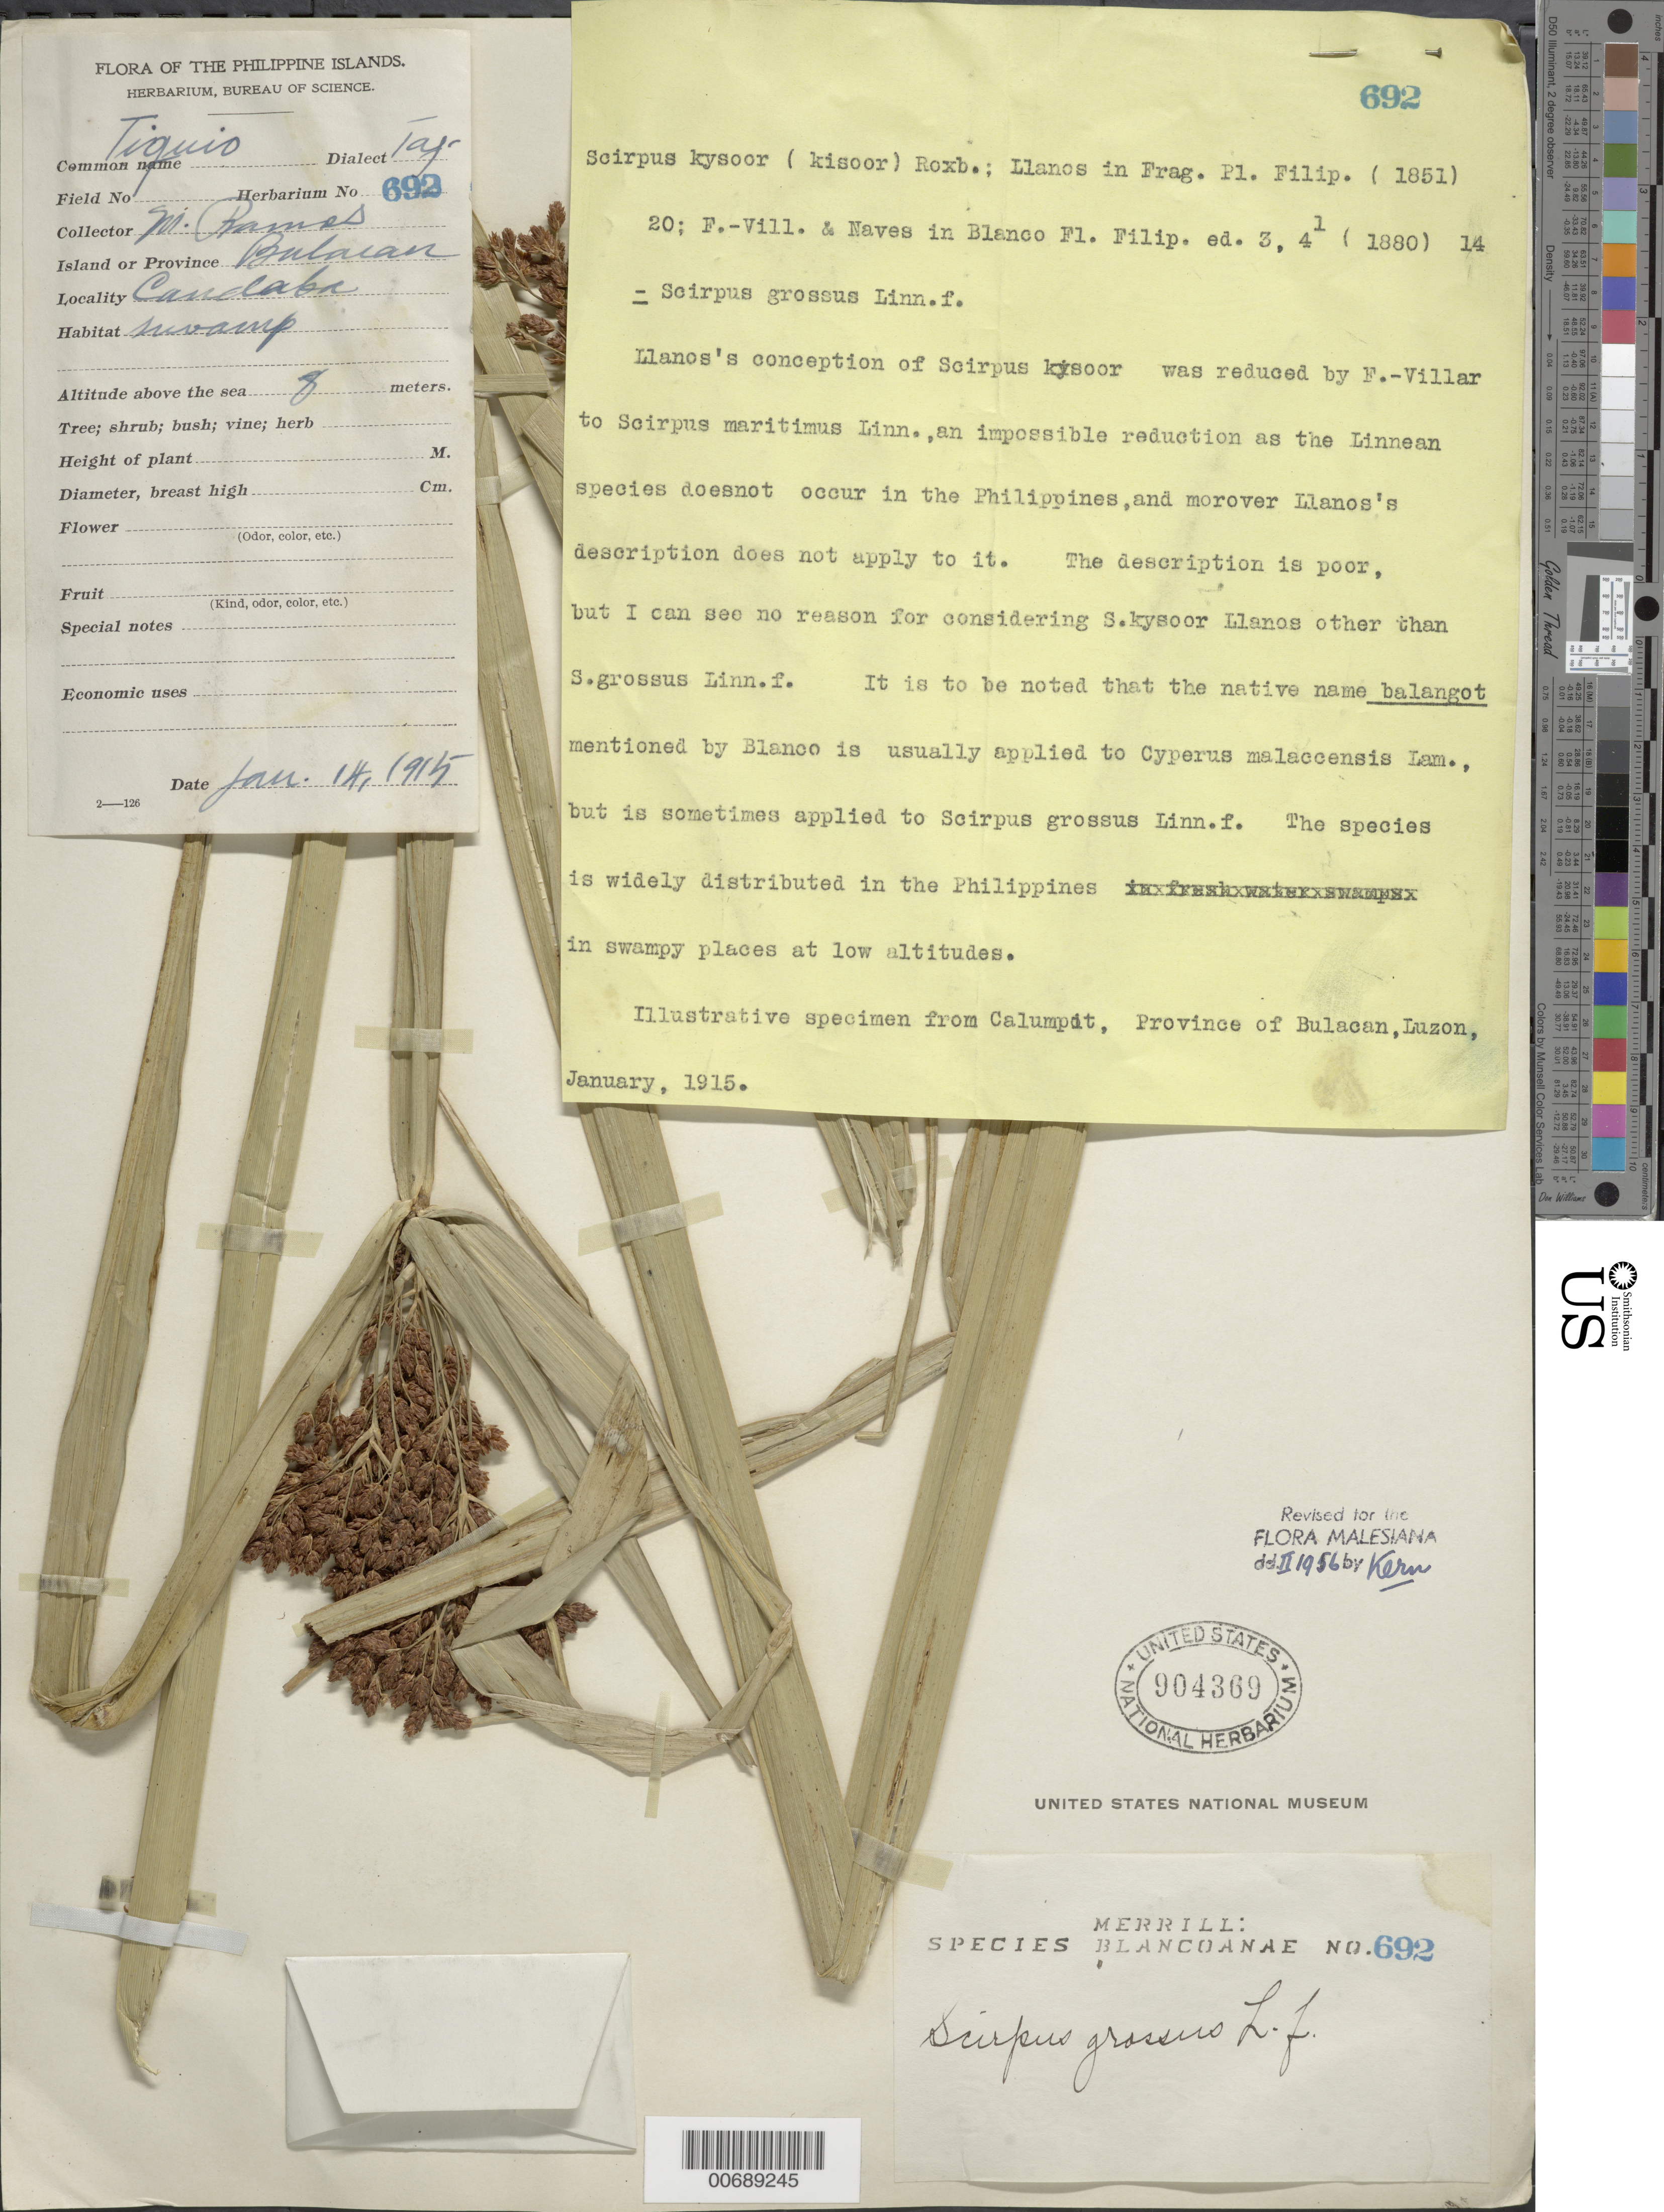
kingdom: Plantae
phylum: Tracheophyta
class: Liliopsida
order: Poales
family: Cyperaceae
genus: Actinoscirpus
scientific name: Actinoscirpus grossus var. grossus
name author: (L. f.) Goetgh. & D.A. Simpson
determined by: Strong, M. T., (US), Smithsonian Institution - National Museum of Natural History (UNITED STATES)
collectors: M. Ramos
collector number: Sp. Blancoan. 0692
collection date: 1915-01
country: Philippines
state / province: Central Luzon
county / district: Bulacan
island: Luzon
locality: Candaba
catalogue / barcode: US 904369